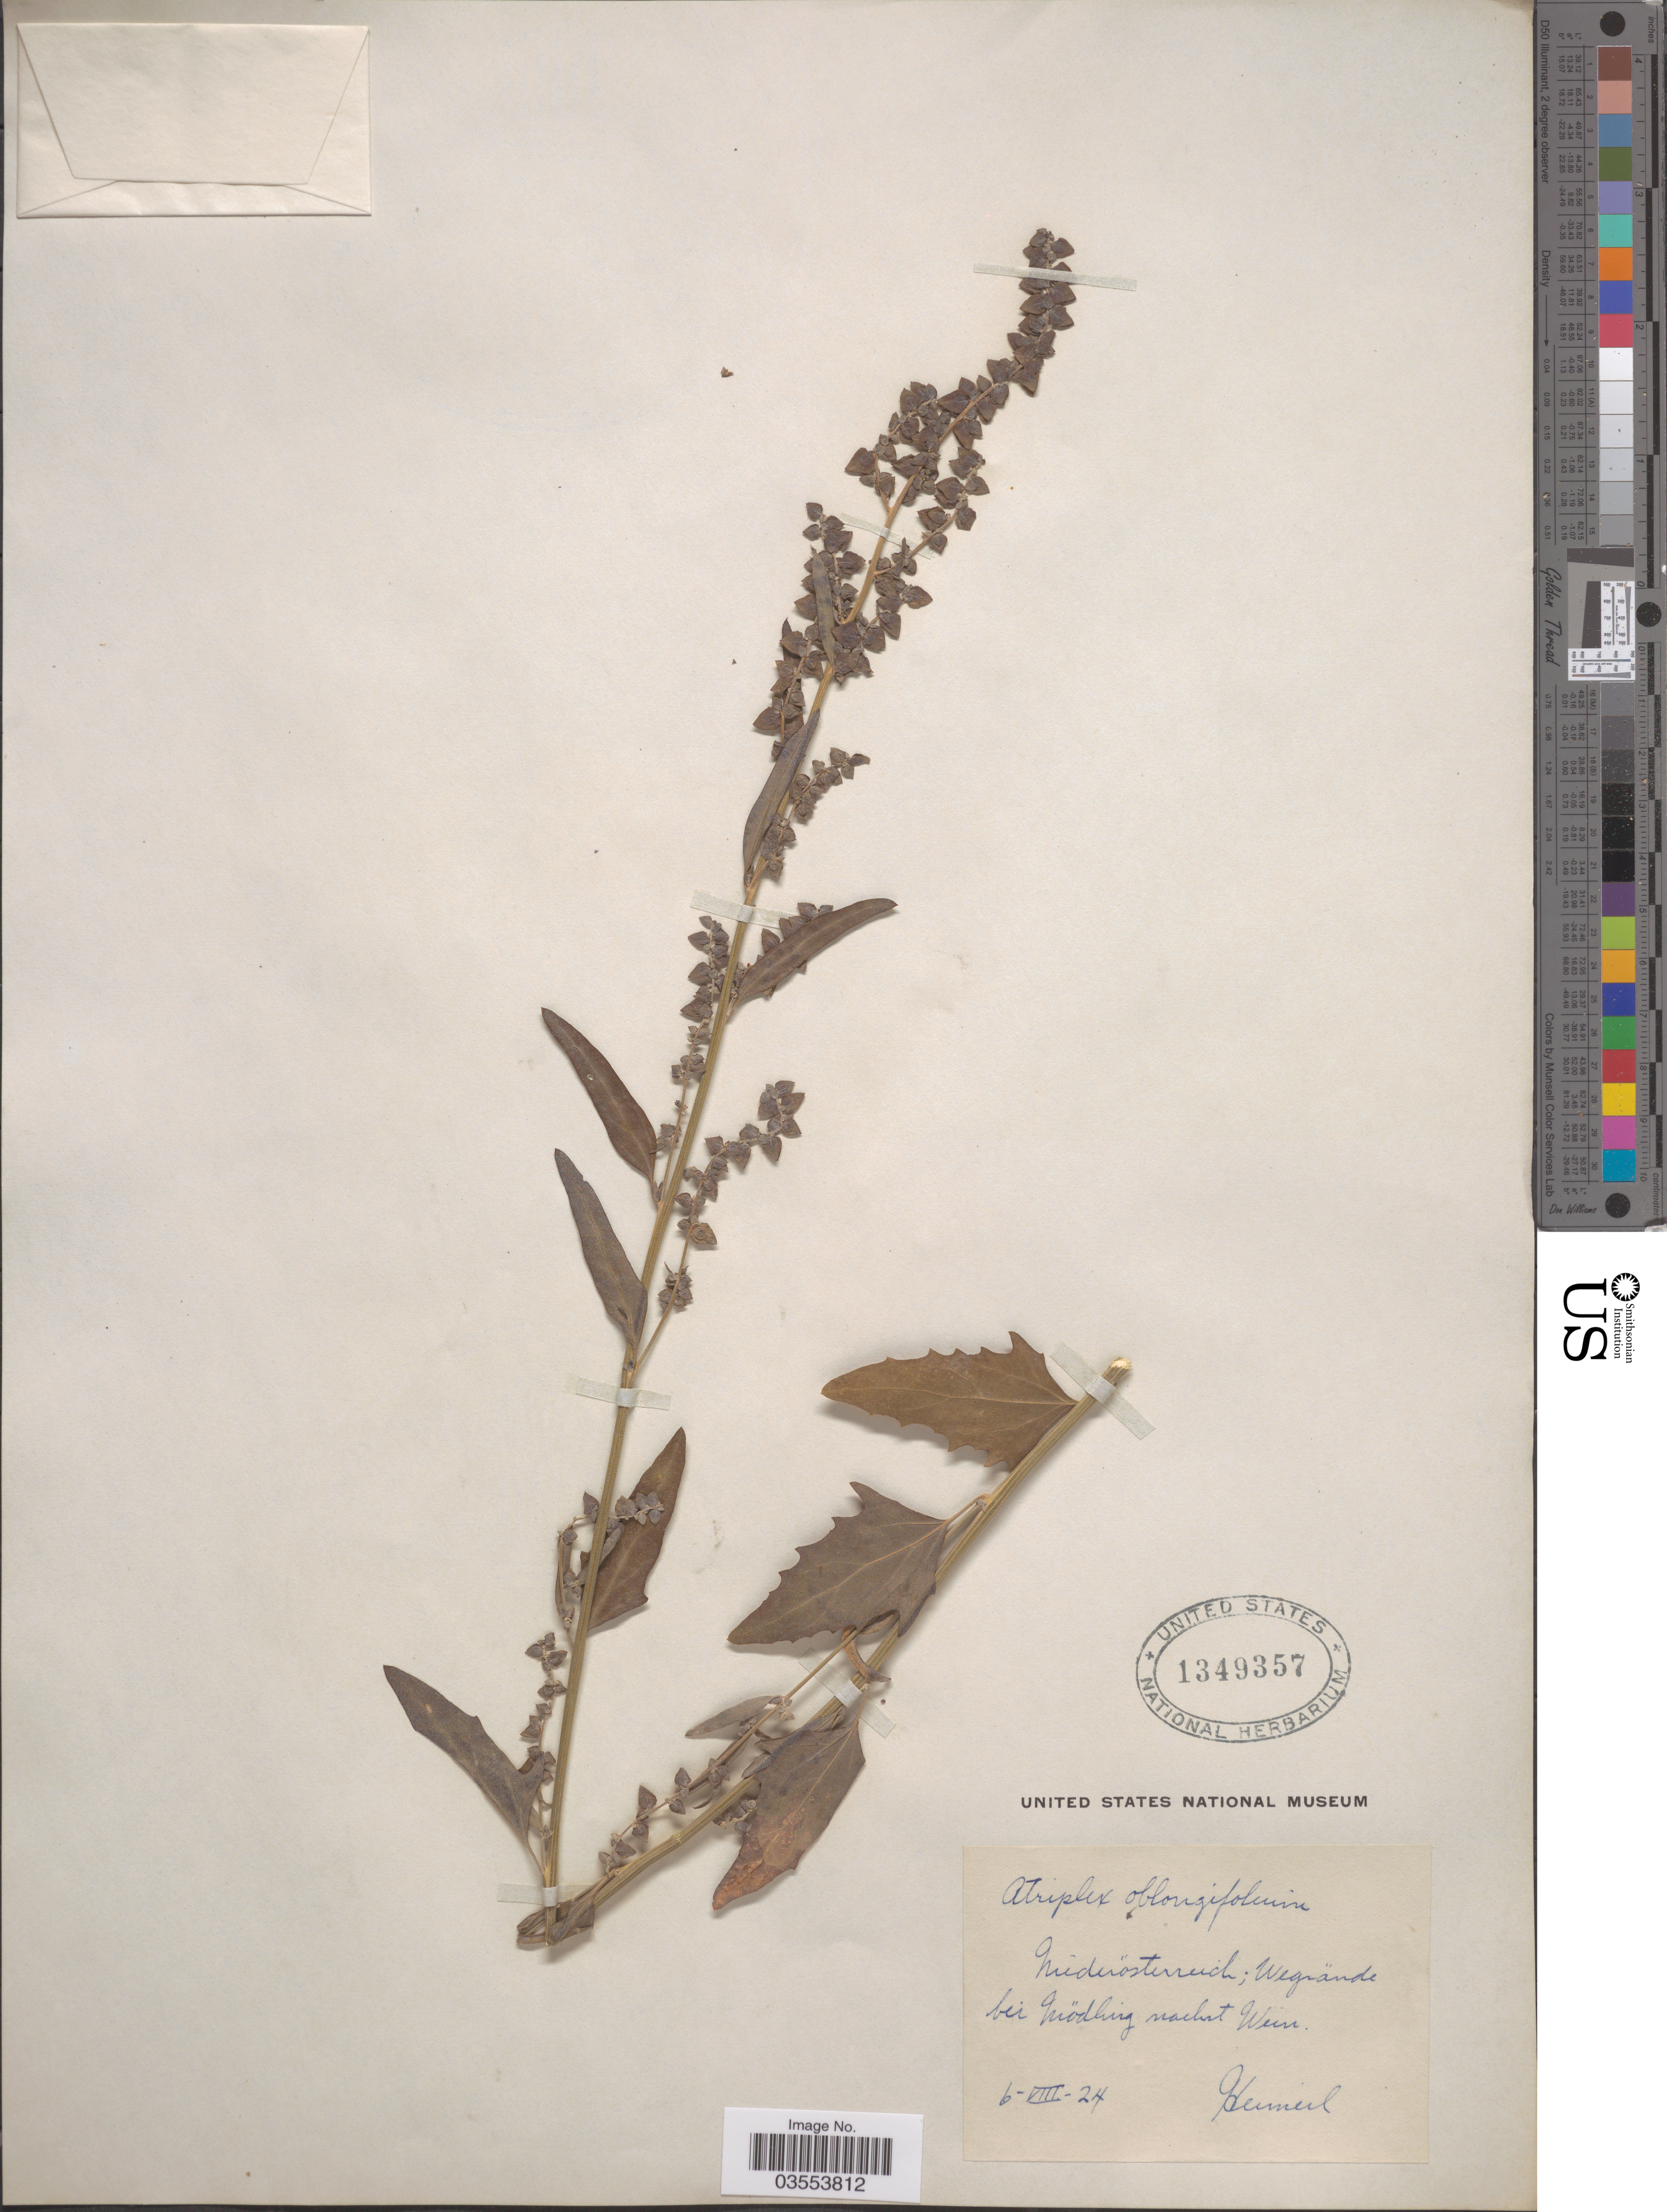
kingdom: Plantae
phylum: Tracheophyta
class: Magnoliopsida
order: Caryophyllales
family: Amaranthaceae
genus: Atriplex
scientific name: Atriplex oblongifolia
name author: Waldst. & Kit.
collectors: Heimerl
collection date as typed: Transcribed d/m/y: 6/8/24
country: Austria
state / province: Niederosterreich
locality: Wegrände bei Mödling nachst Wien.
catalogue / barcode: US 1349357